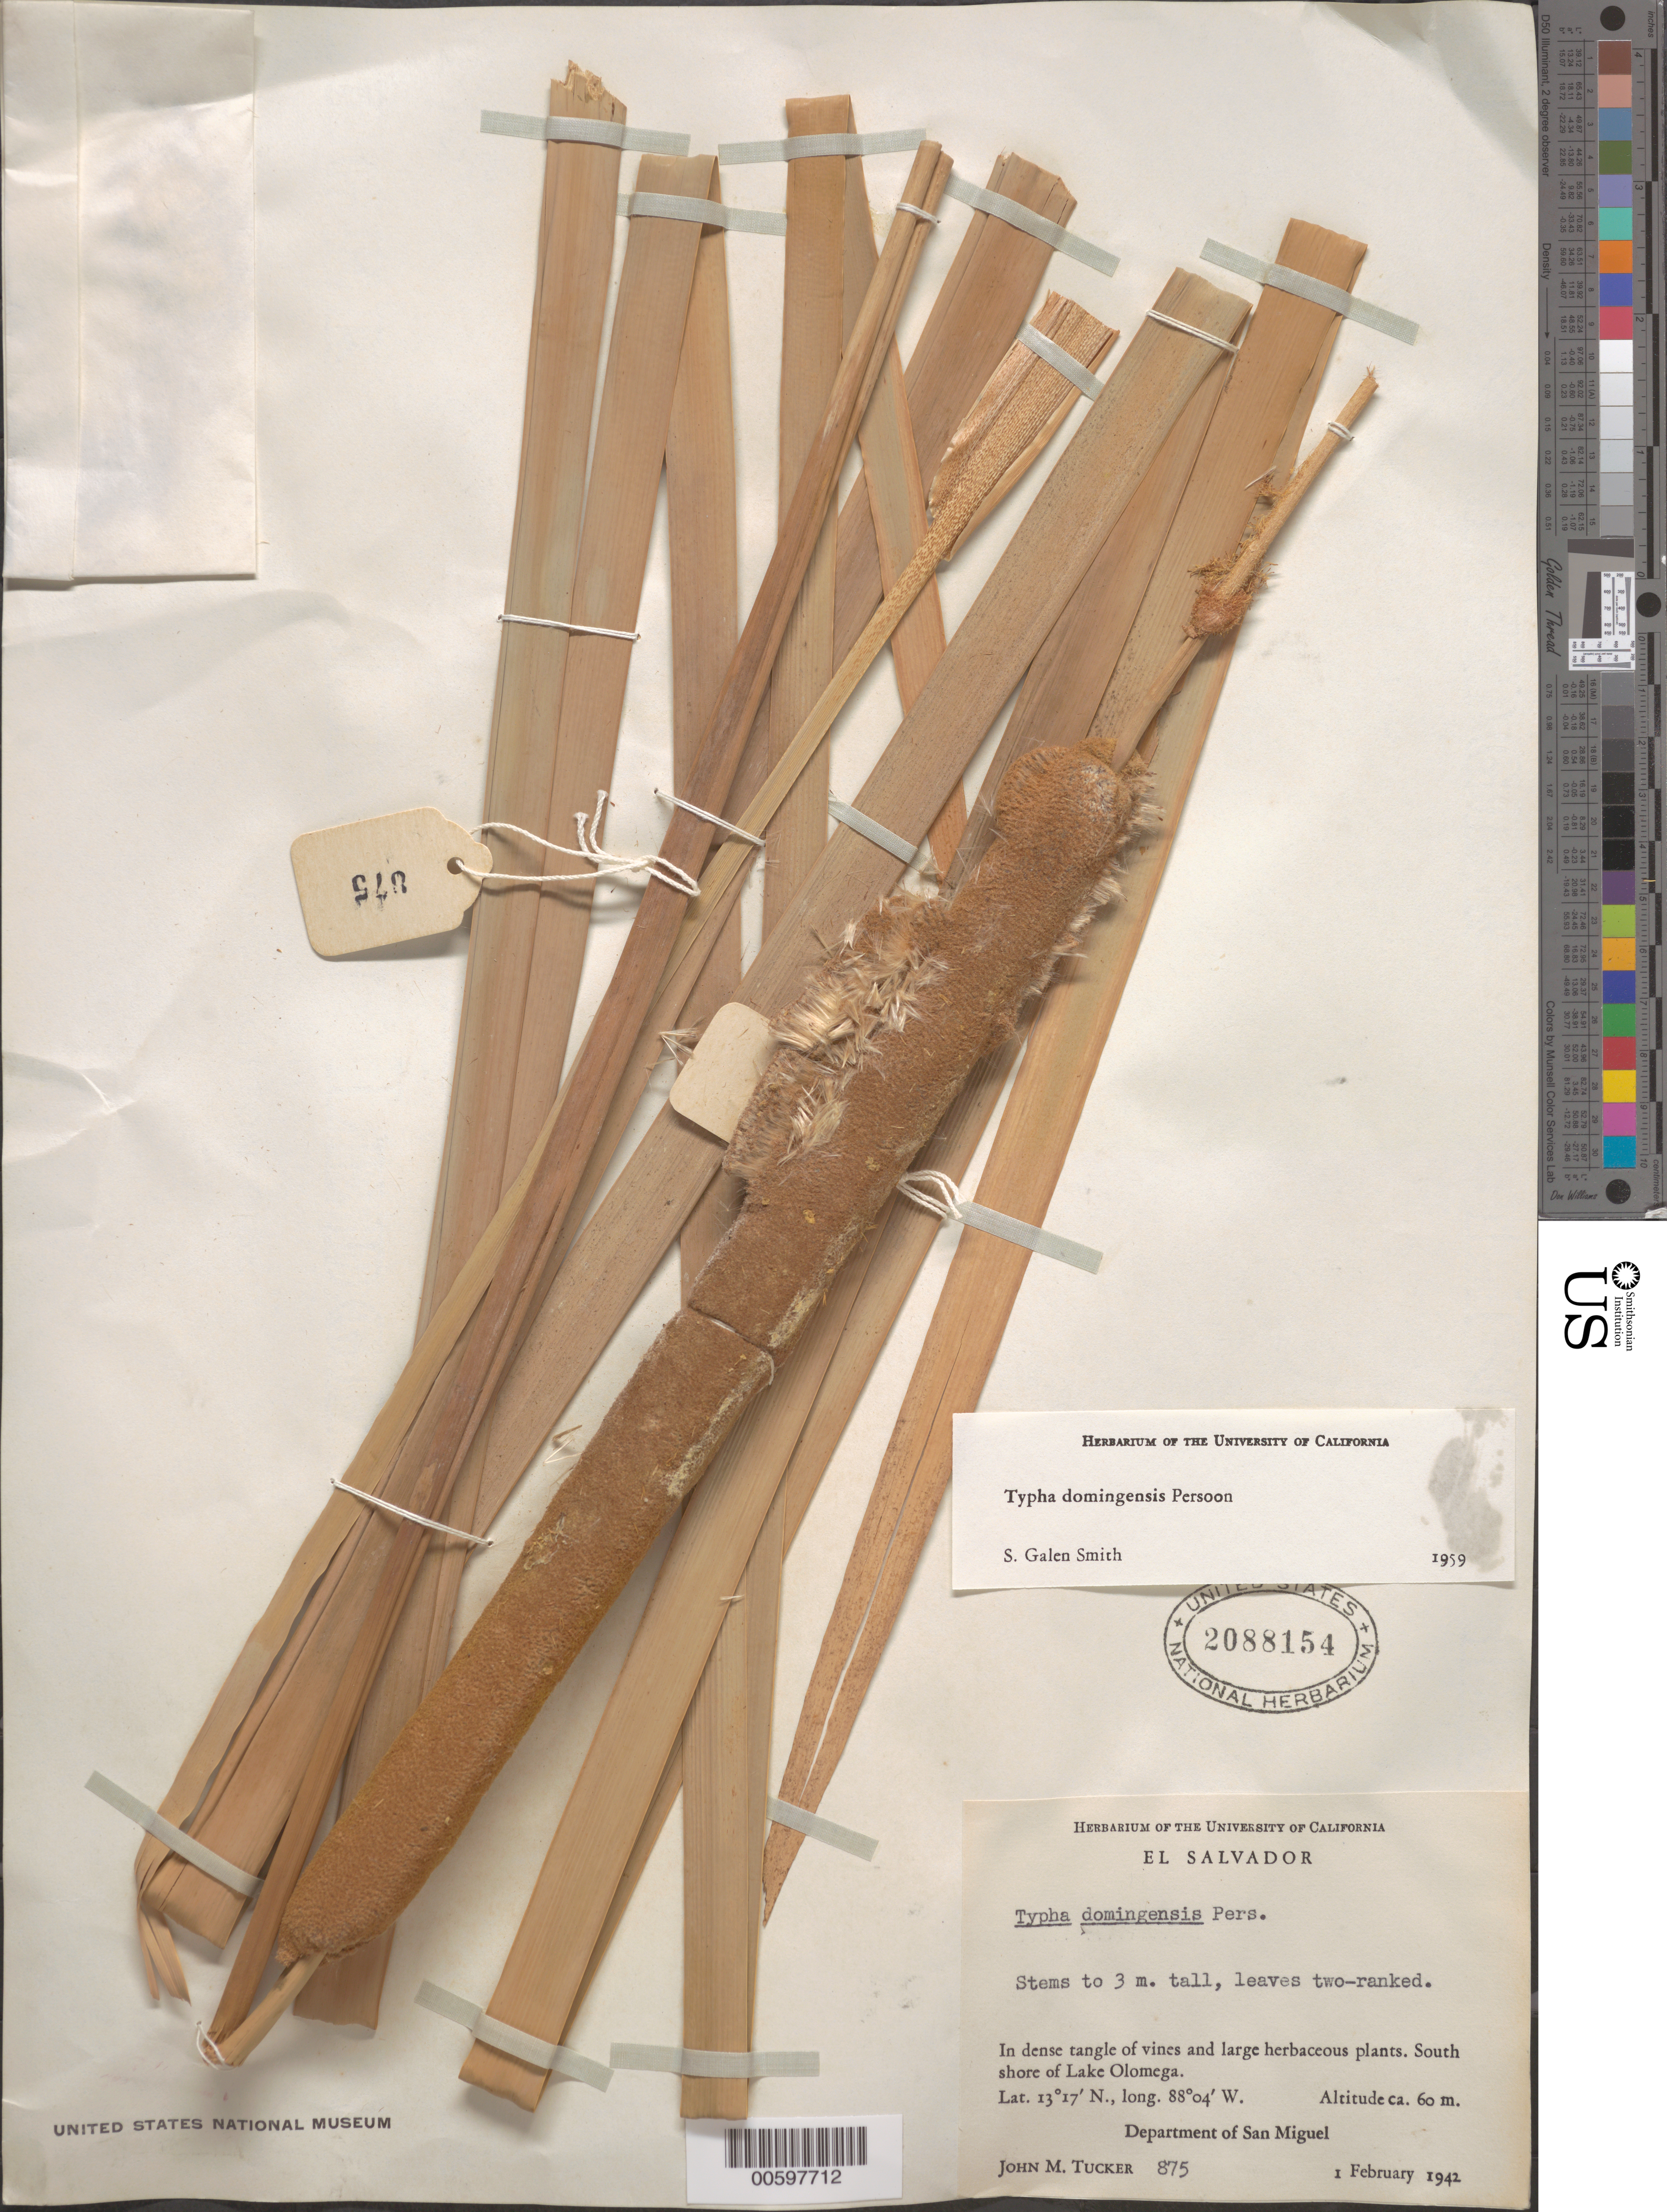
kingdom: Plantae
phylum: Tracheophyta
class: Liliopsida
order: Poales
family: Typhaceae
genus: Typha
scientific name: Typha domingensis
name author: Pers.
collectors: J. M. Tucker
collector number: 875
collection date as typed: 01 Feb 1942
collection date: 1942-02-01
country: El Salvador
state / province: San Miguel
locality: Lake Olomega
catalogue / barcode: US 2088154